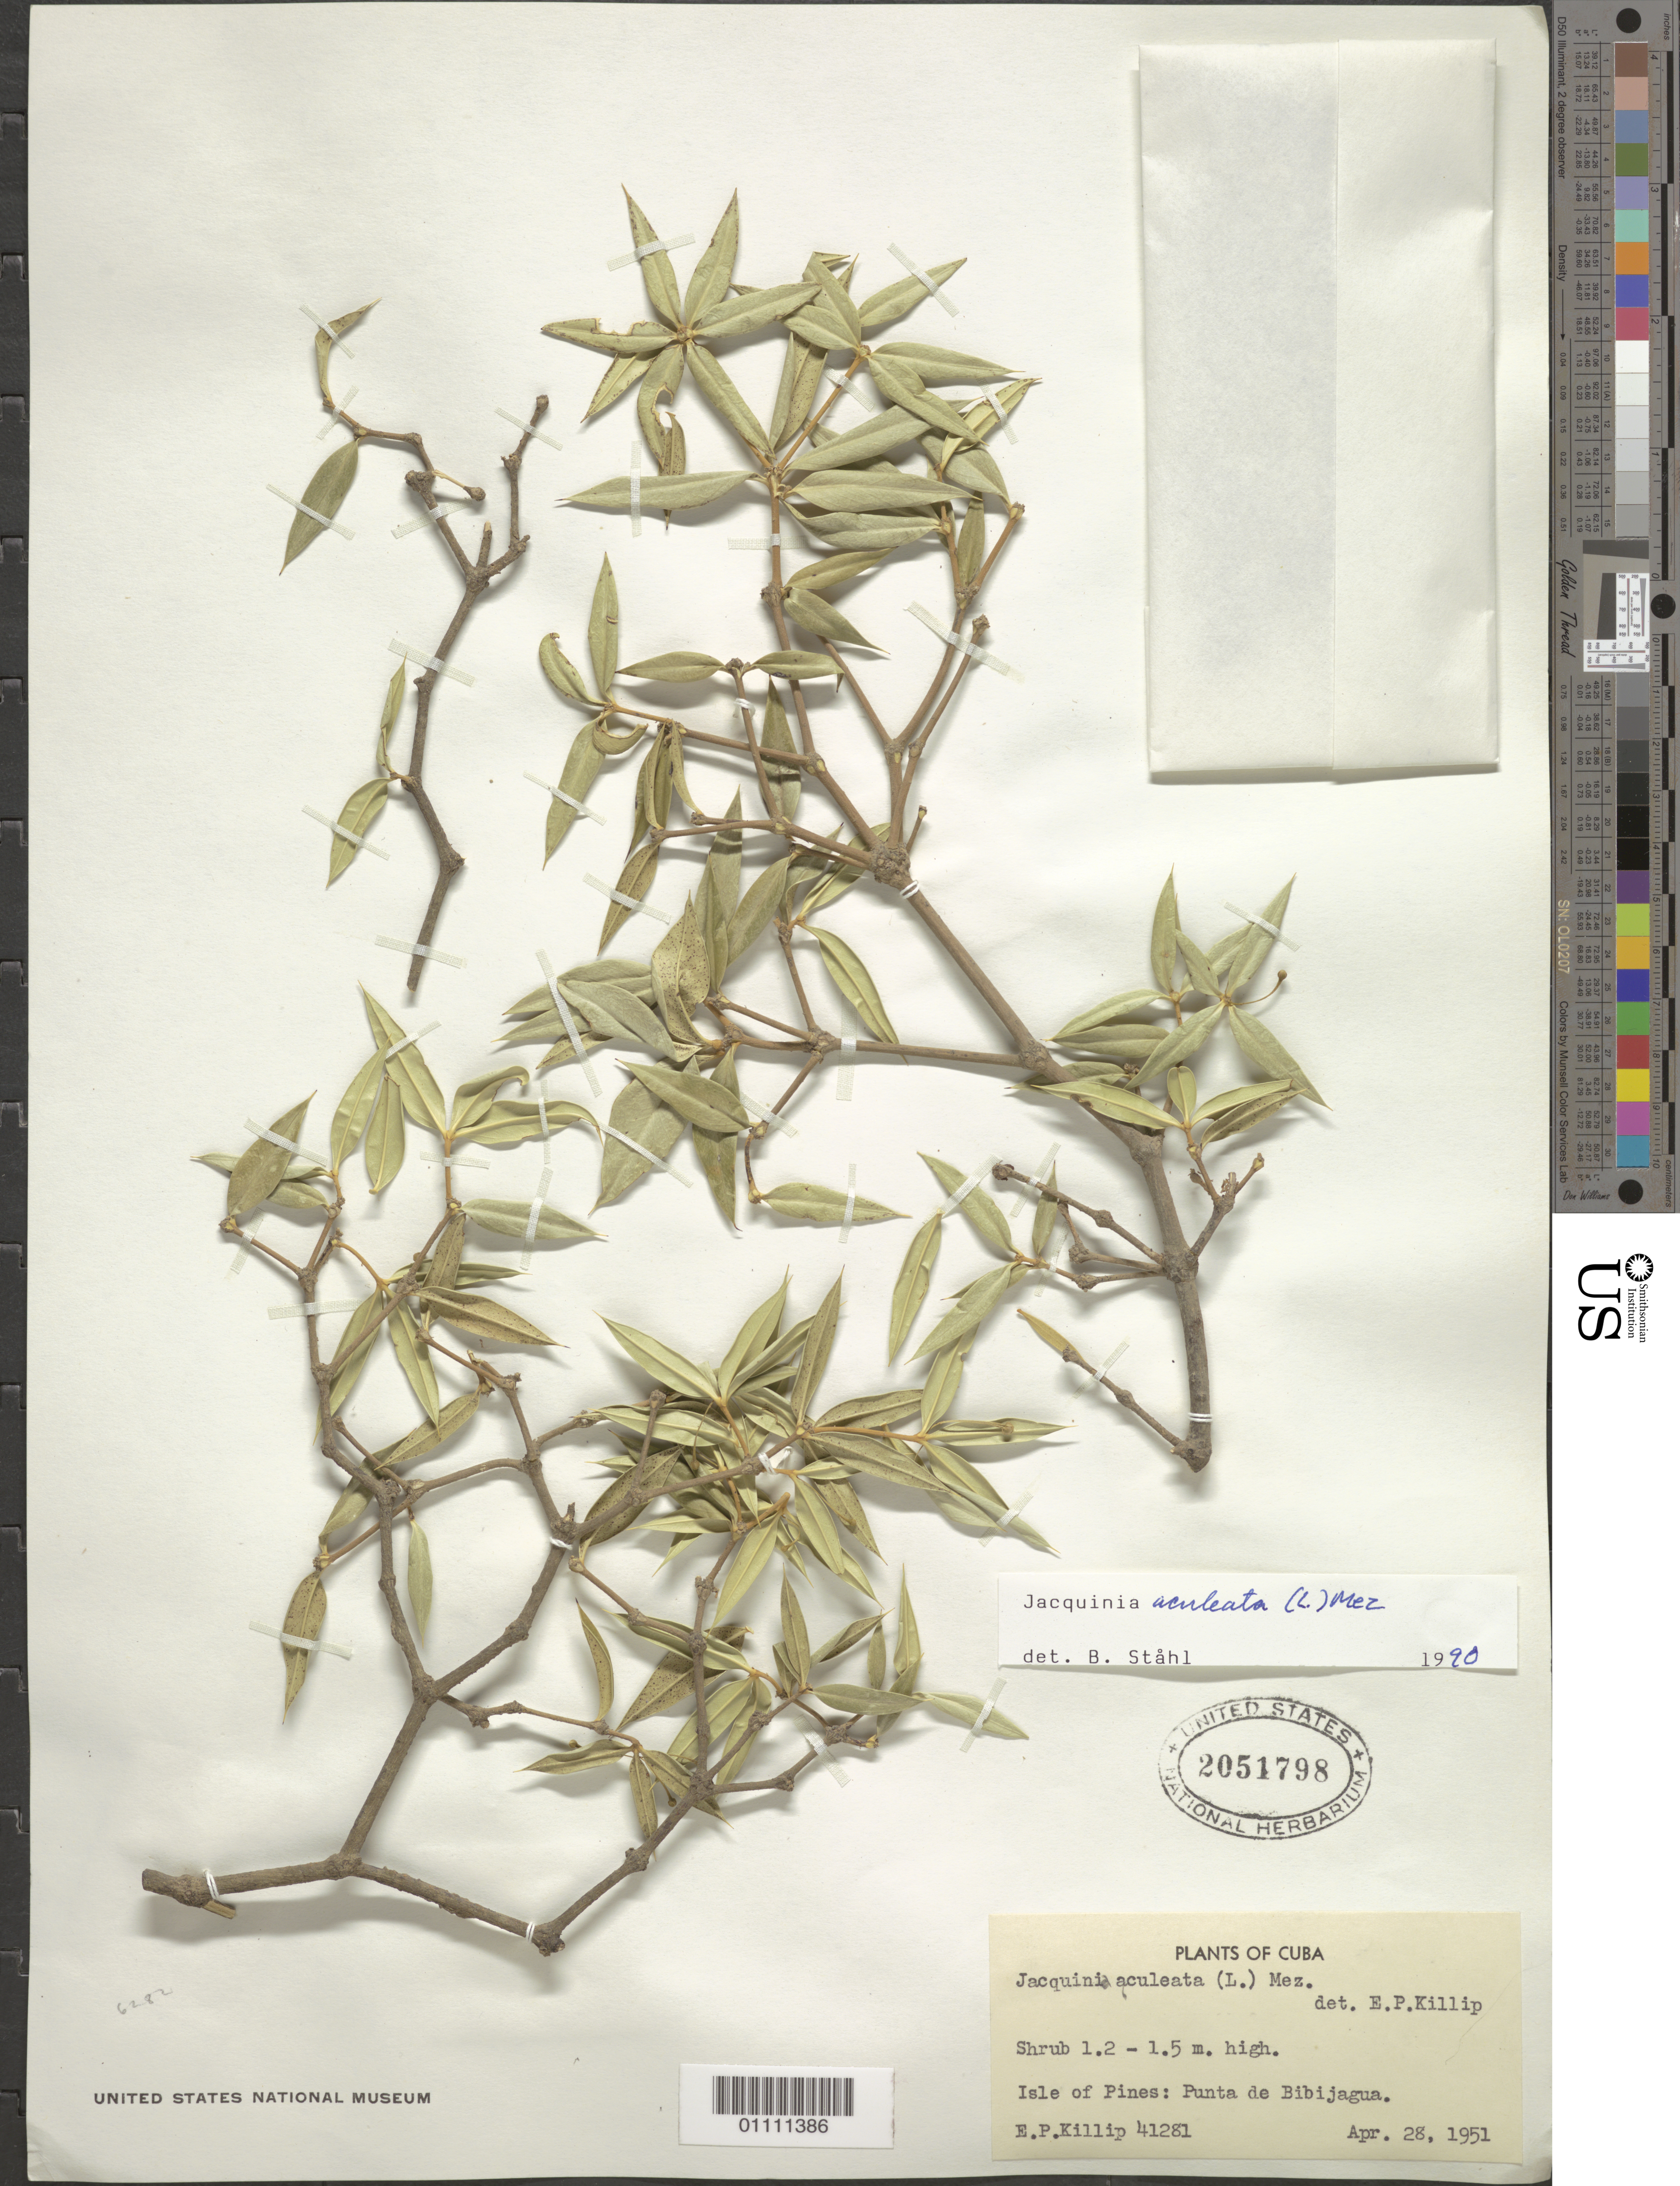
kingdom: Plantae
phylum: Tracheophyta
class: Magnoliopsida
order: Ericales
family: Primulaceae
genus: Jacquinia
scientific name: Jacquinia aculeata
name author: (L.) Mez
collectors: E. P. Killip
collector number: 41281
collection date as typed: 28 Apr 1951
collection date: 1951-04-28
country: Cuba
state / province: Isla de La Juventud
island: Isla de la Juventud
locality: Punta de Bibijagua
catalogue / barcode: US 2051798